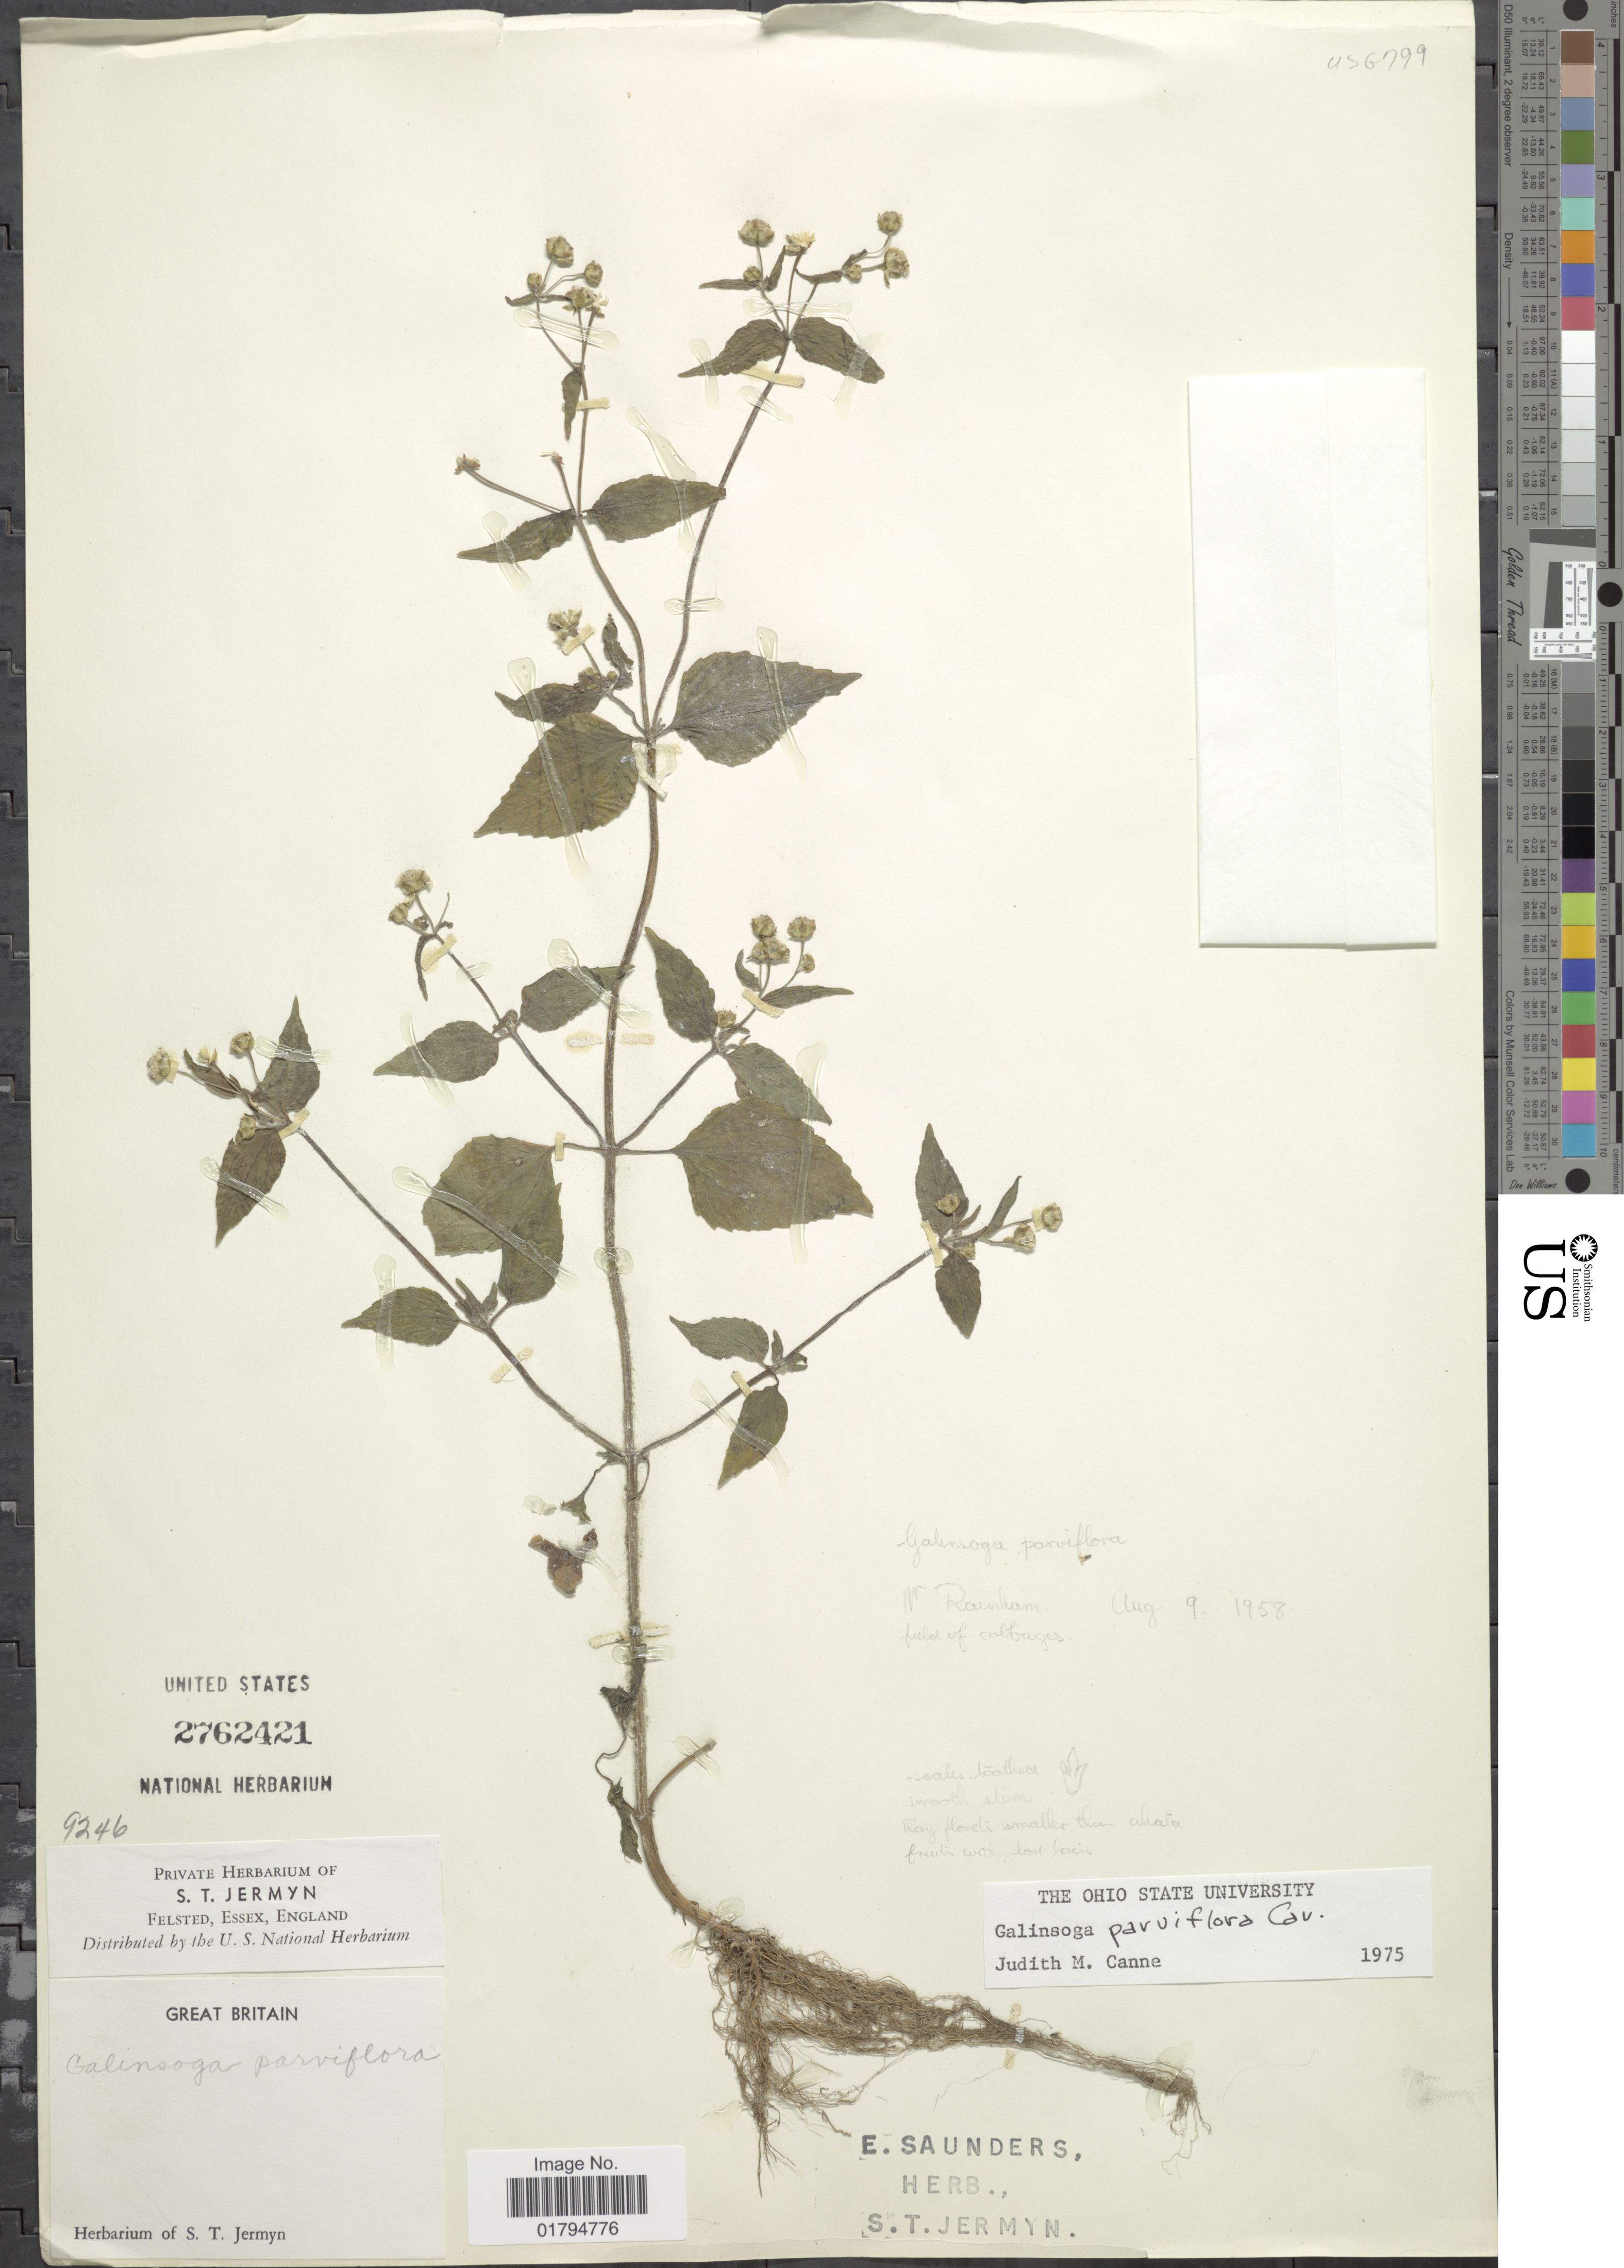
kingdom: Plantae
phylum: Tracheophyta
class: Magnoliopsida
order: Asterales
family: Asteraceae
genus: Galinsoga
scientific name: Galinsoga parviflora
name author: Cav.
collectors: S. Jermyn (herbarium)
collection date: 1958-08-09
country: United Kingdom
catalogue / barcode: US 2762421